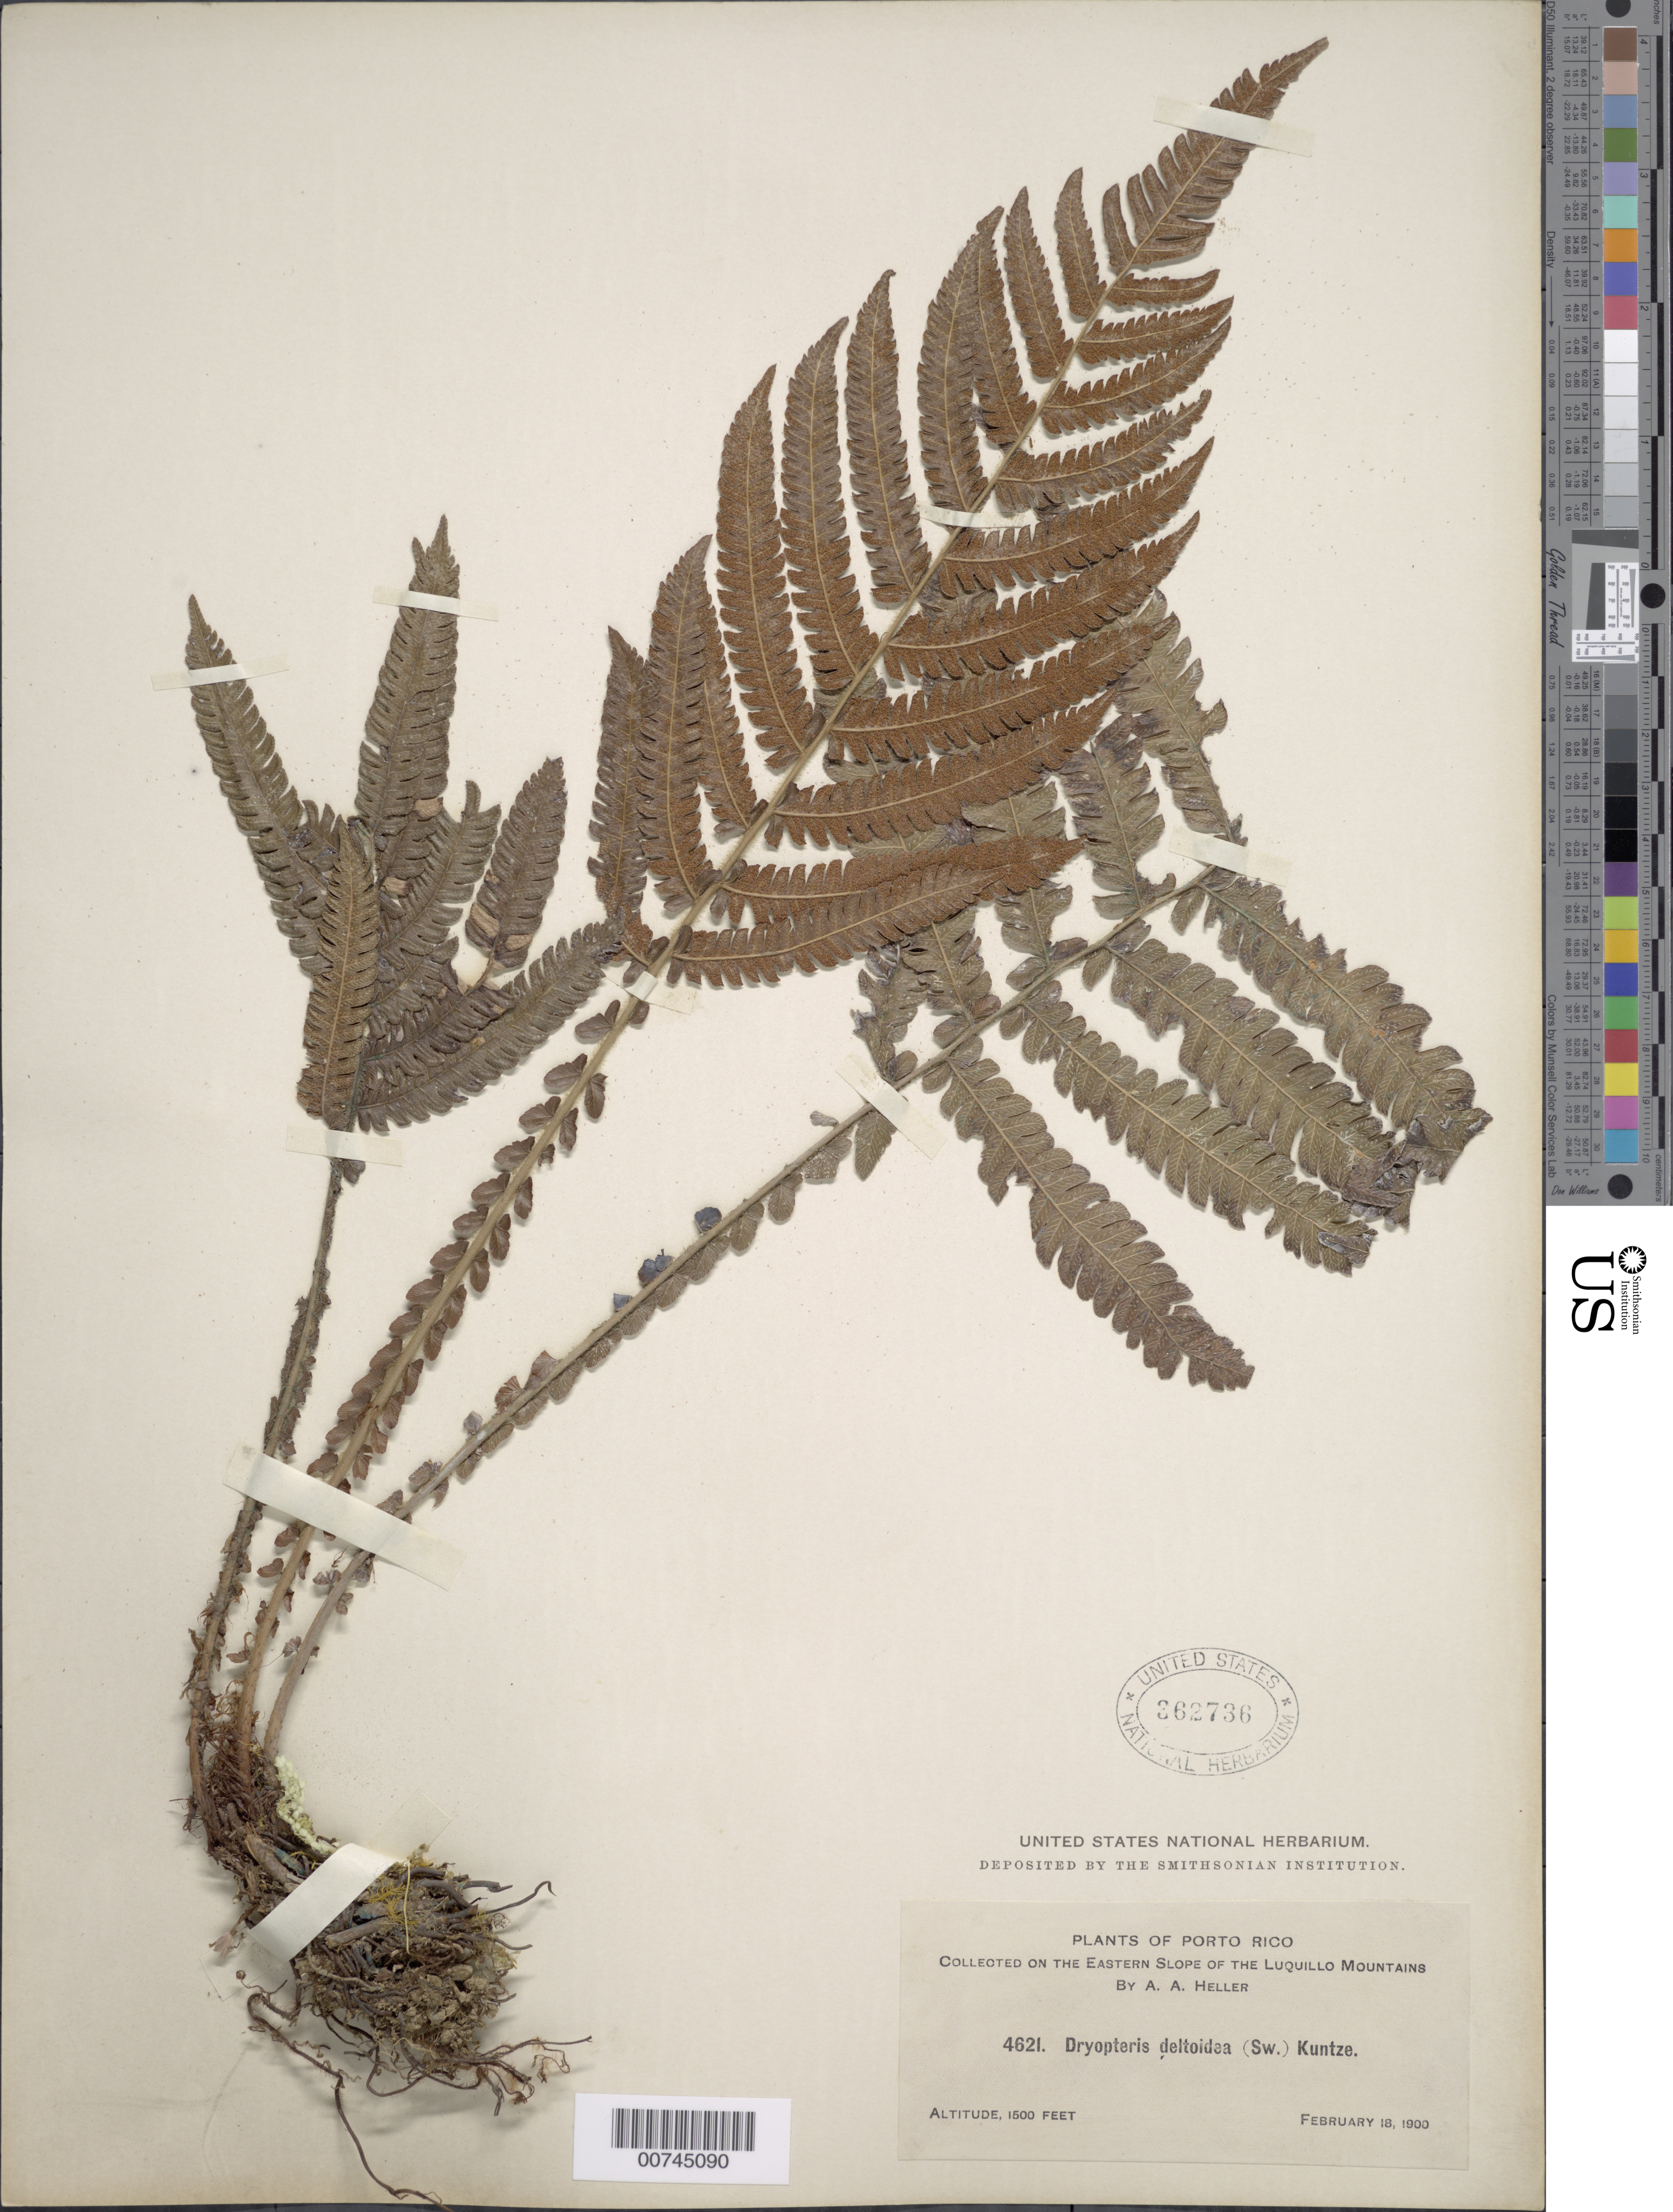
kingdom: Plantae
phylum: Tracheophyta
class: Polypodiopsida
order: Polypodiales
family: Thelypteridaceae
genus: Steiropteris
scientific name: Steiropteris deltoidea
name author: (Sw.) Pic. Serm.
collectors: A. A. Heller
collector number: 4621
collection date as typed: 18 Feb 1900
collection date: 1900-02-18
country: Puerto Rico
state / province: Luquillo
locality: On the Eastern slope of The Luquillo mountains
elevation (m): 457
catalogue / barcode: US 362736